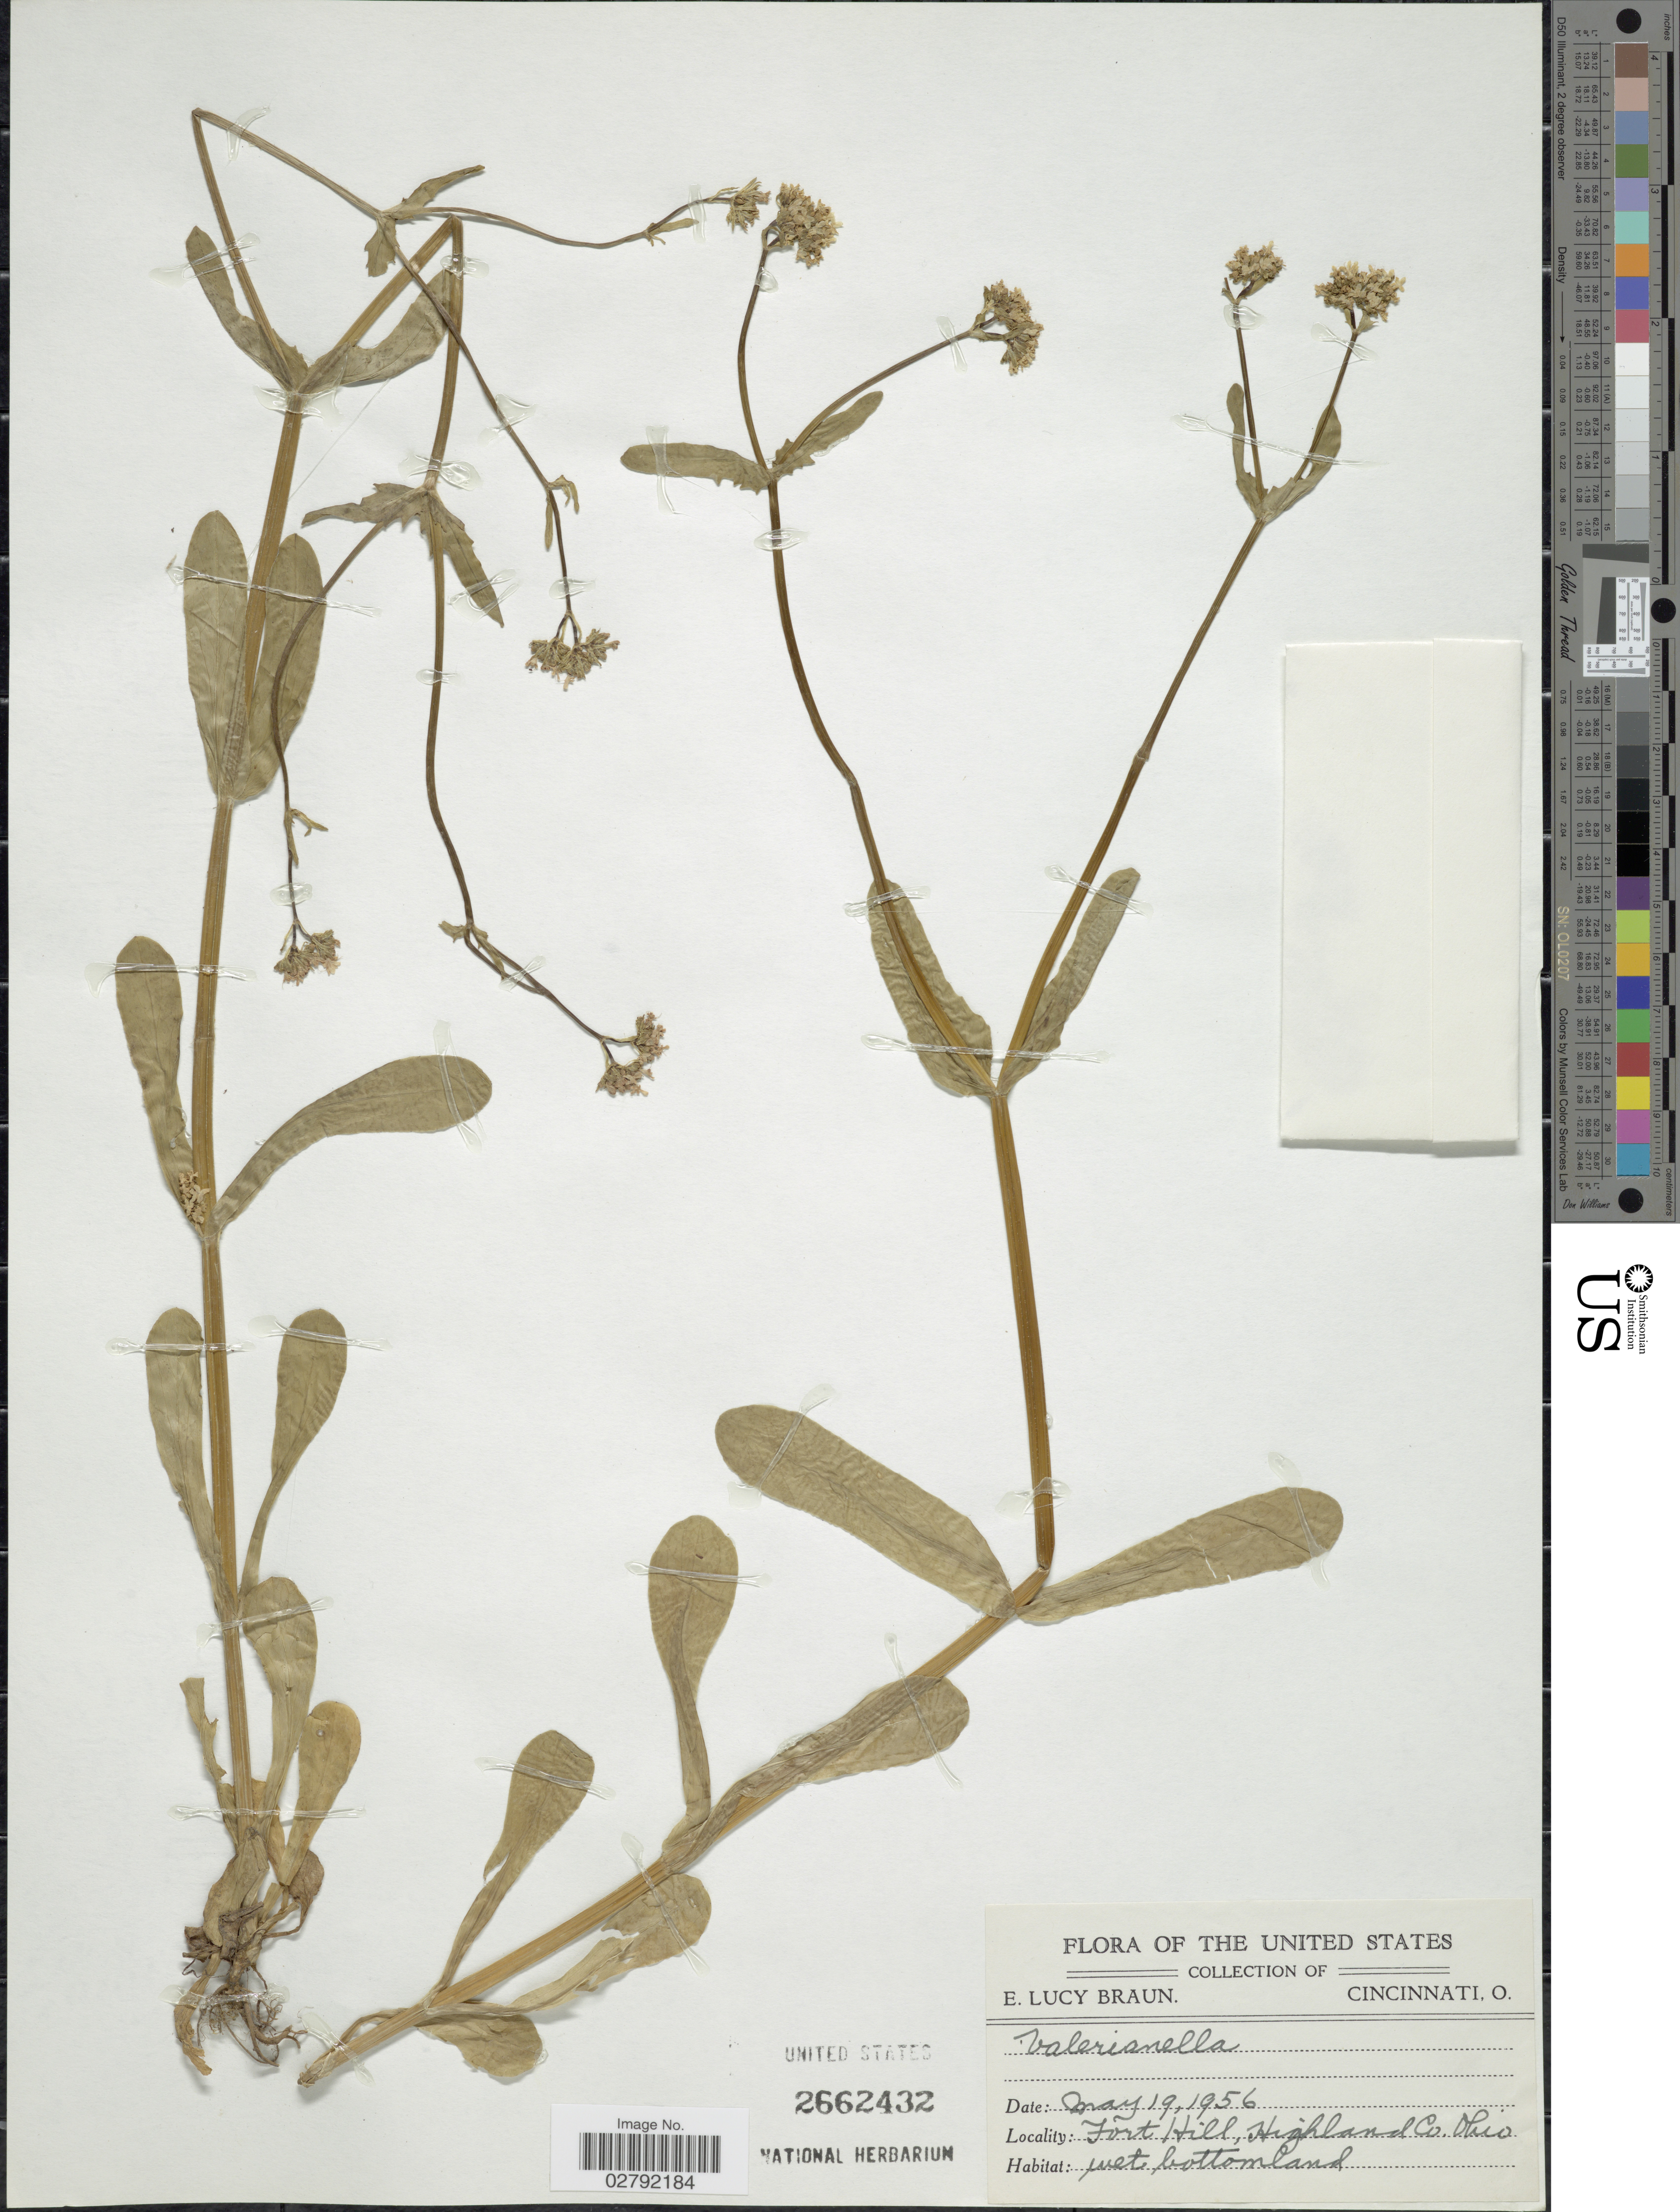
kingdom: Plantae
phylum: Tracheophyta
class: Magnoliopsida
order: Dipsacales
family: Caprifoliaceae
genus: Valerianella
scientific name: Valerianella sp.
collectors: E. L. Braun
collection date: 1956-05-19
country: United States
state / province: Ohio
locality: Fort Hill, Highland Co.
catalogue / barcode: US 2662432